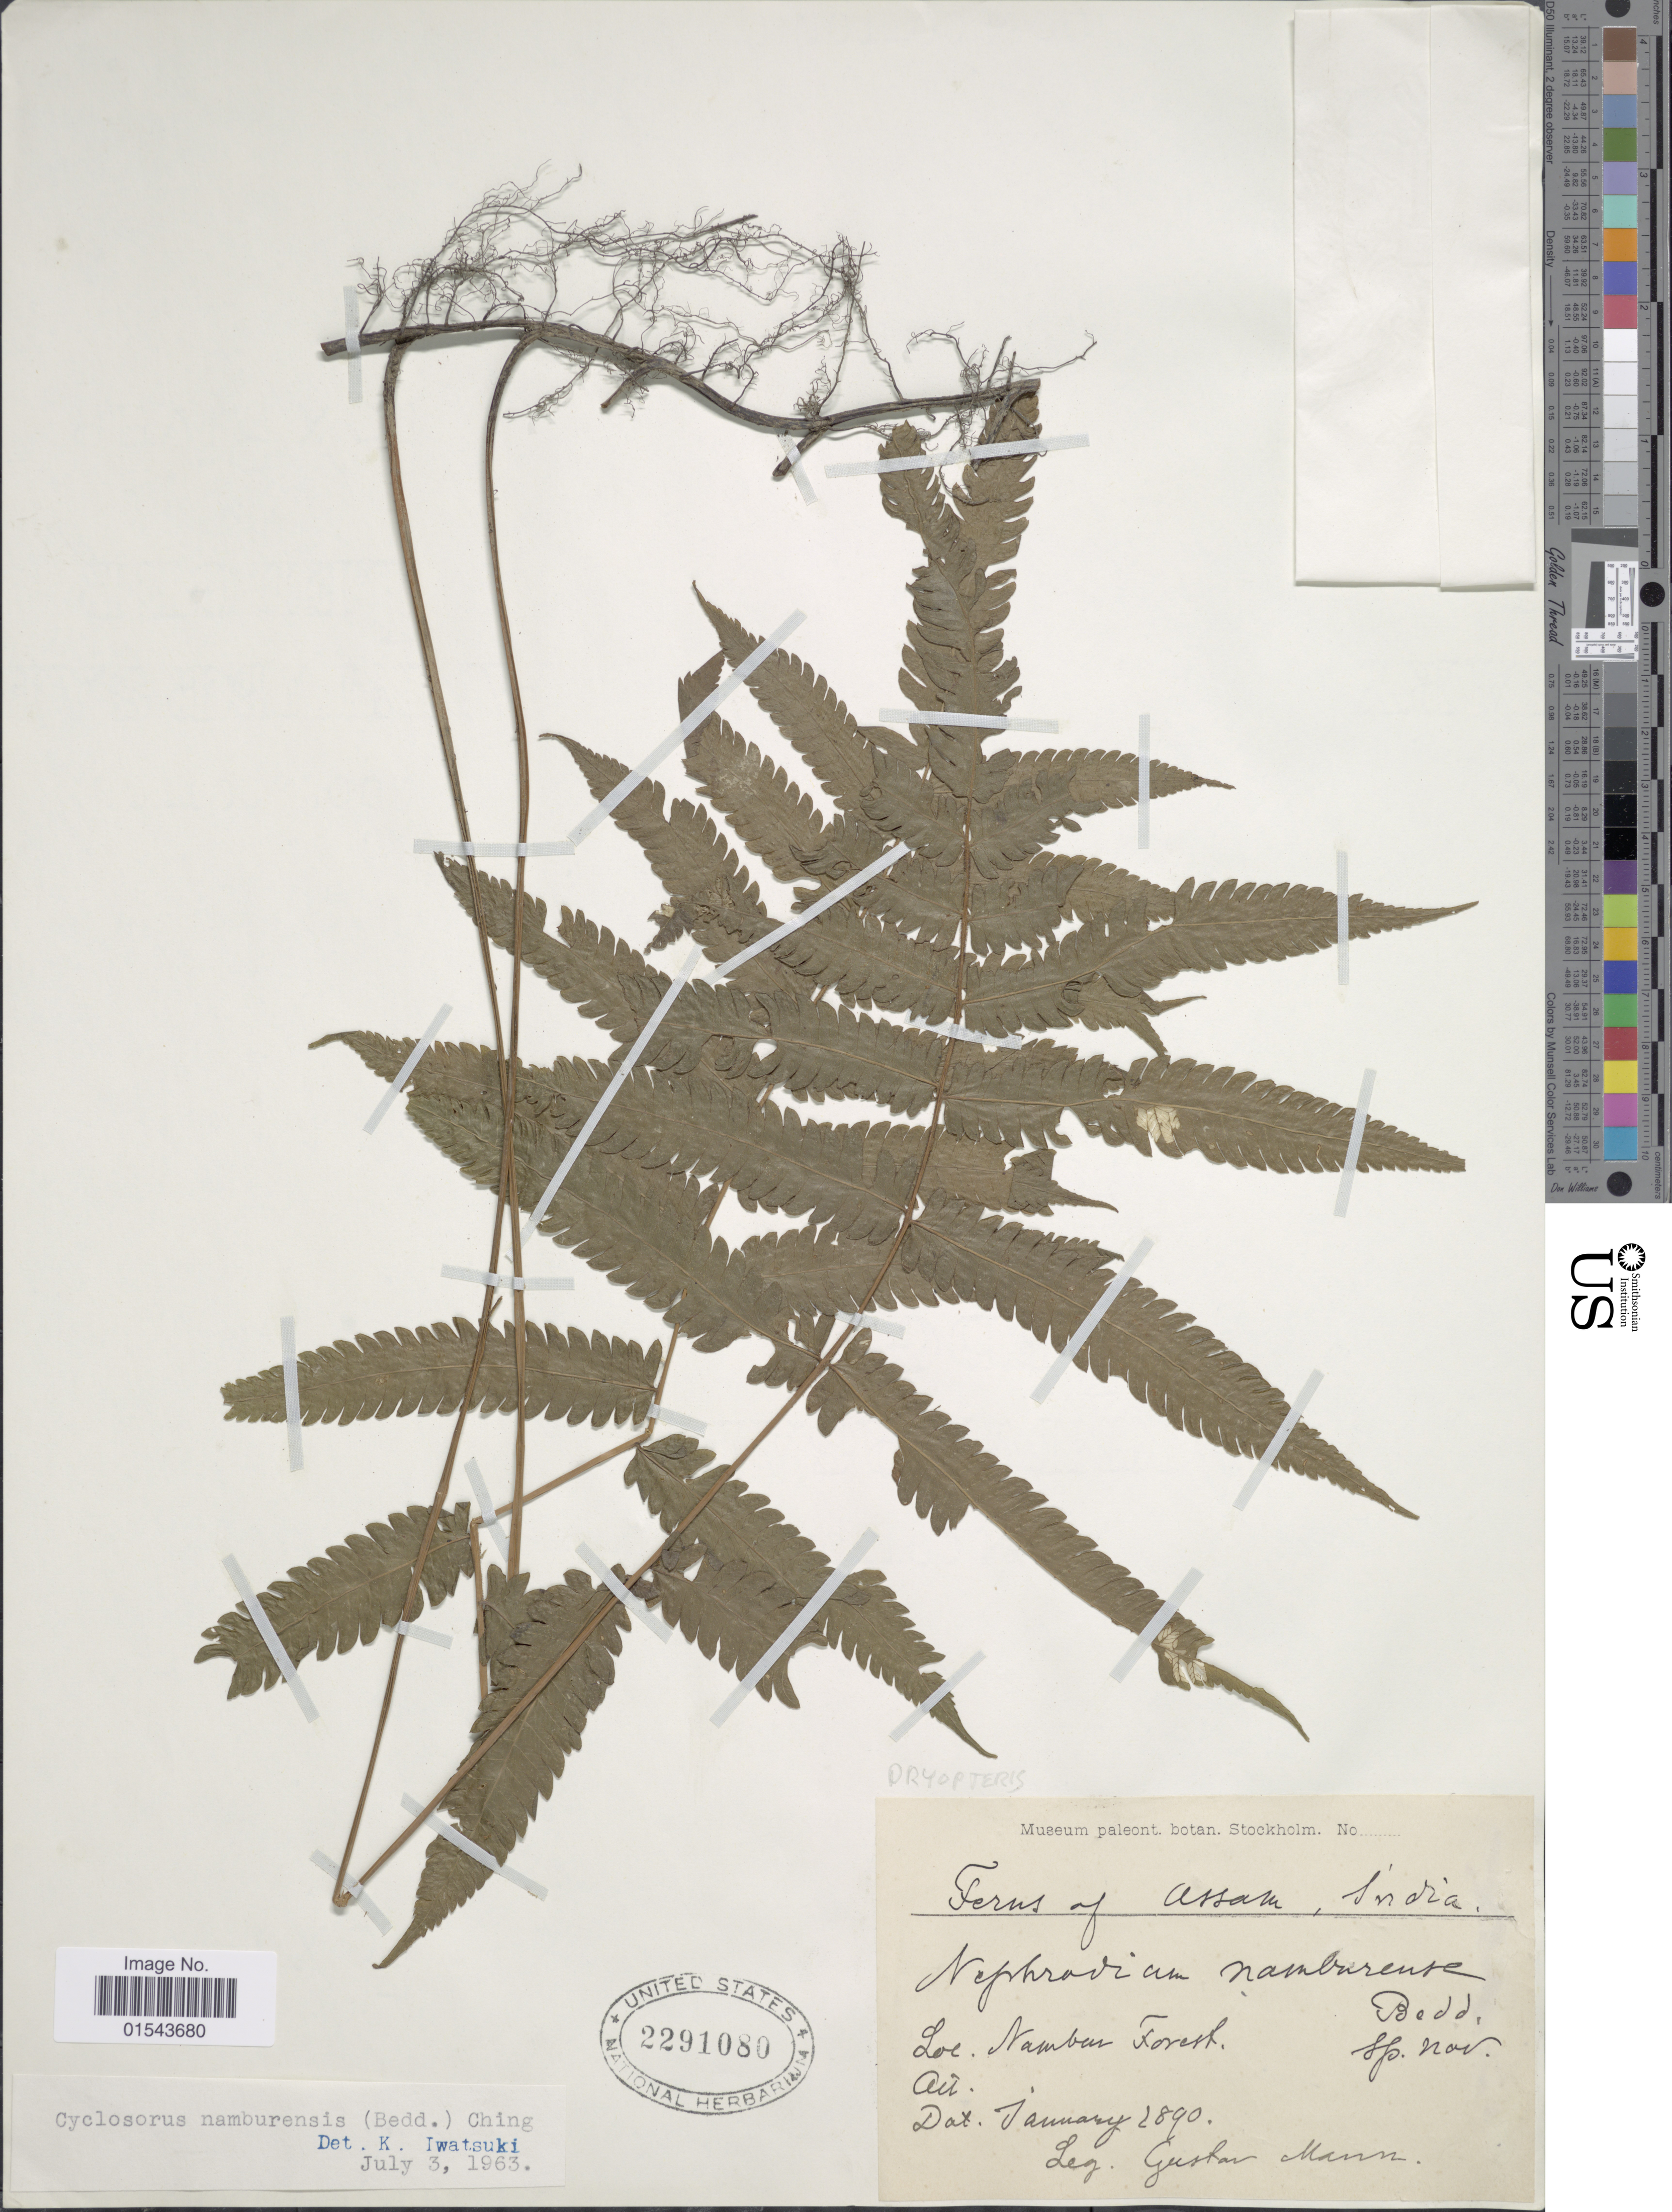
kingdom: Plantae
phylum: Tracheophyta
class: Polypodiopsida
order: Polypodiales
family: Thelypteridaceae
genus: Christella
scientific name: Christella namburensis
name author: (Bedd.) Holttum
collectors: G. Mann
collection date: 1890-01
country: India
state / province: Assam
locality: Nambun Forest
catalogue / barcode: US 2291080